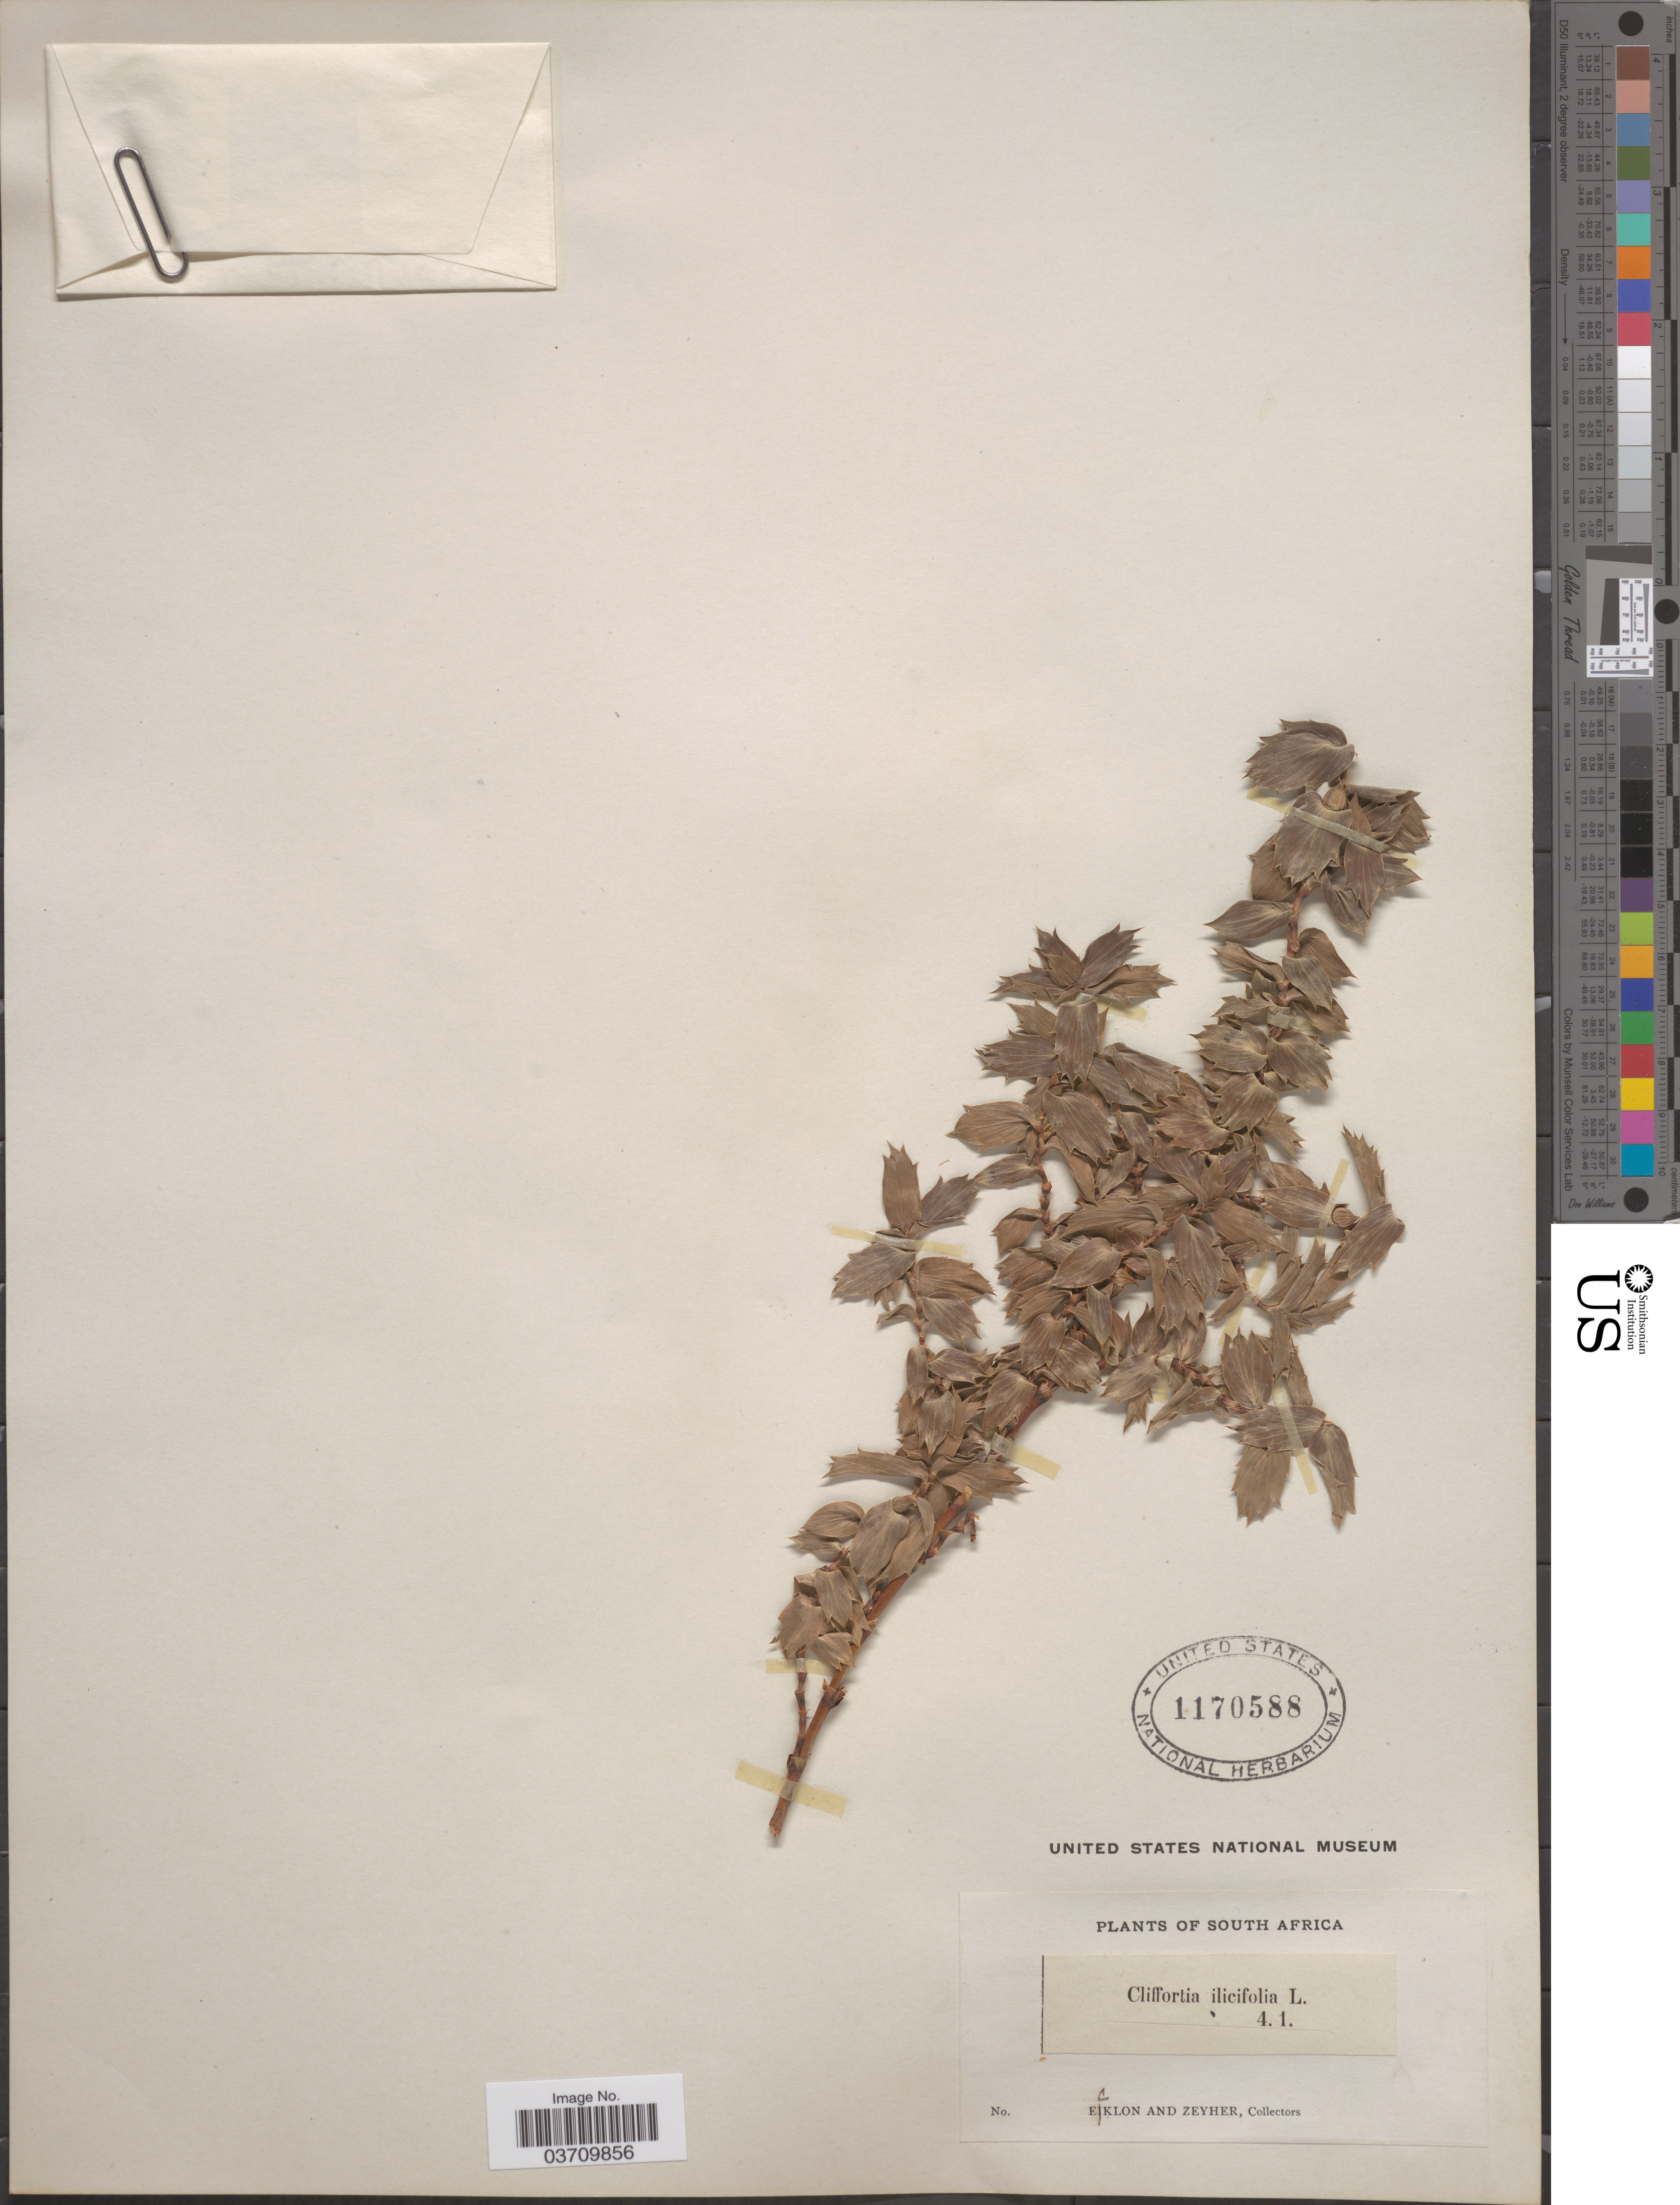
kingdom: Plantae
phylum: Tracheophyta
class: Magnoliopsida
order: Rosales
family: Rosaceae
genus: Cliffortia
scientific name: Cliffortia ilicifolia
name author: L.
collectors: -. Ecklon & -. Zeyher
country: South Africa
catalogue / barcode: US 1170588